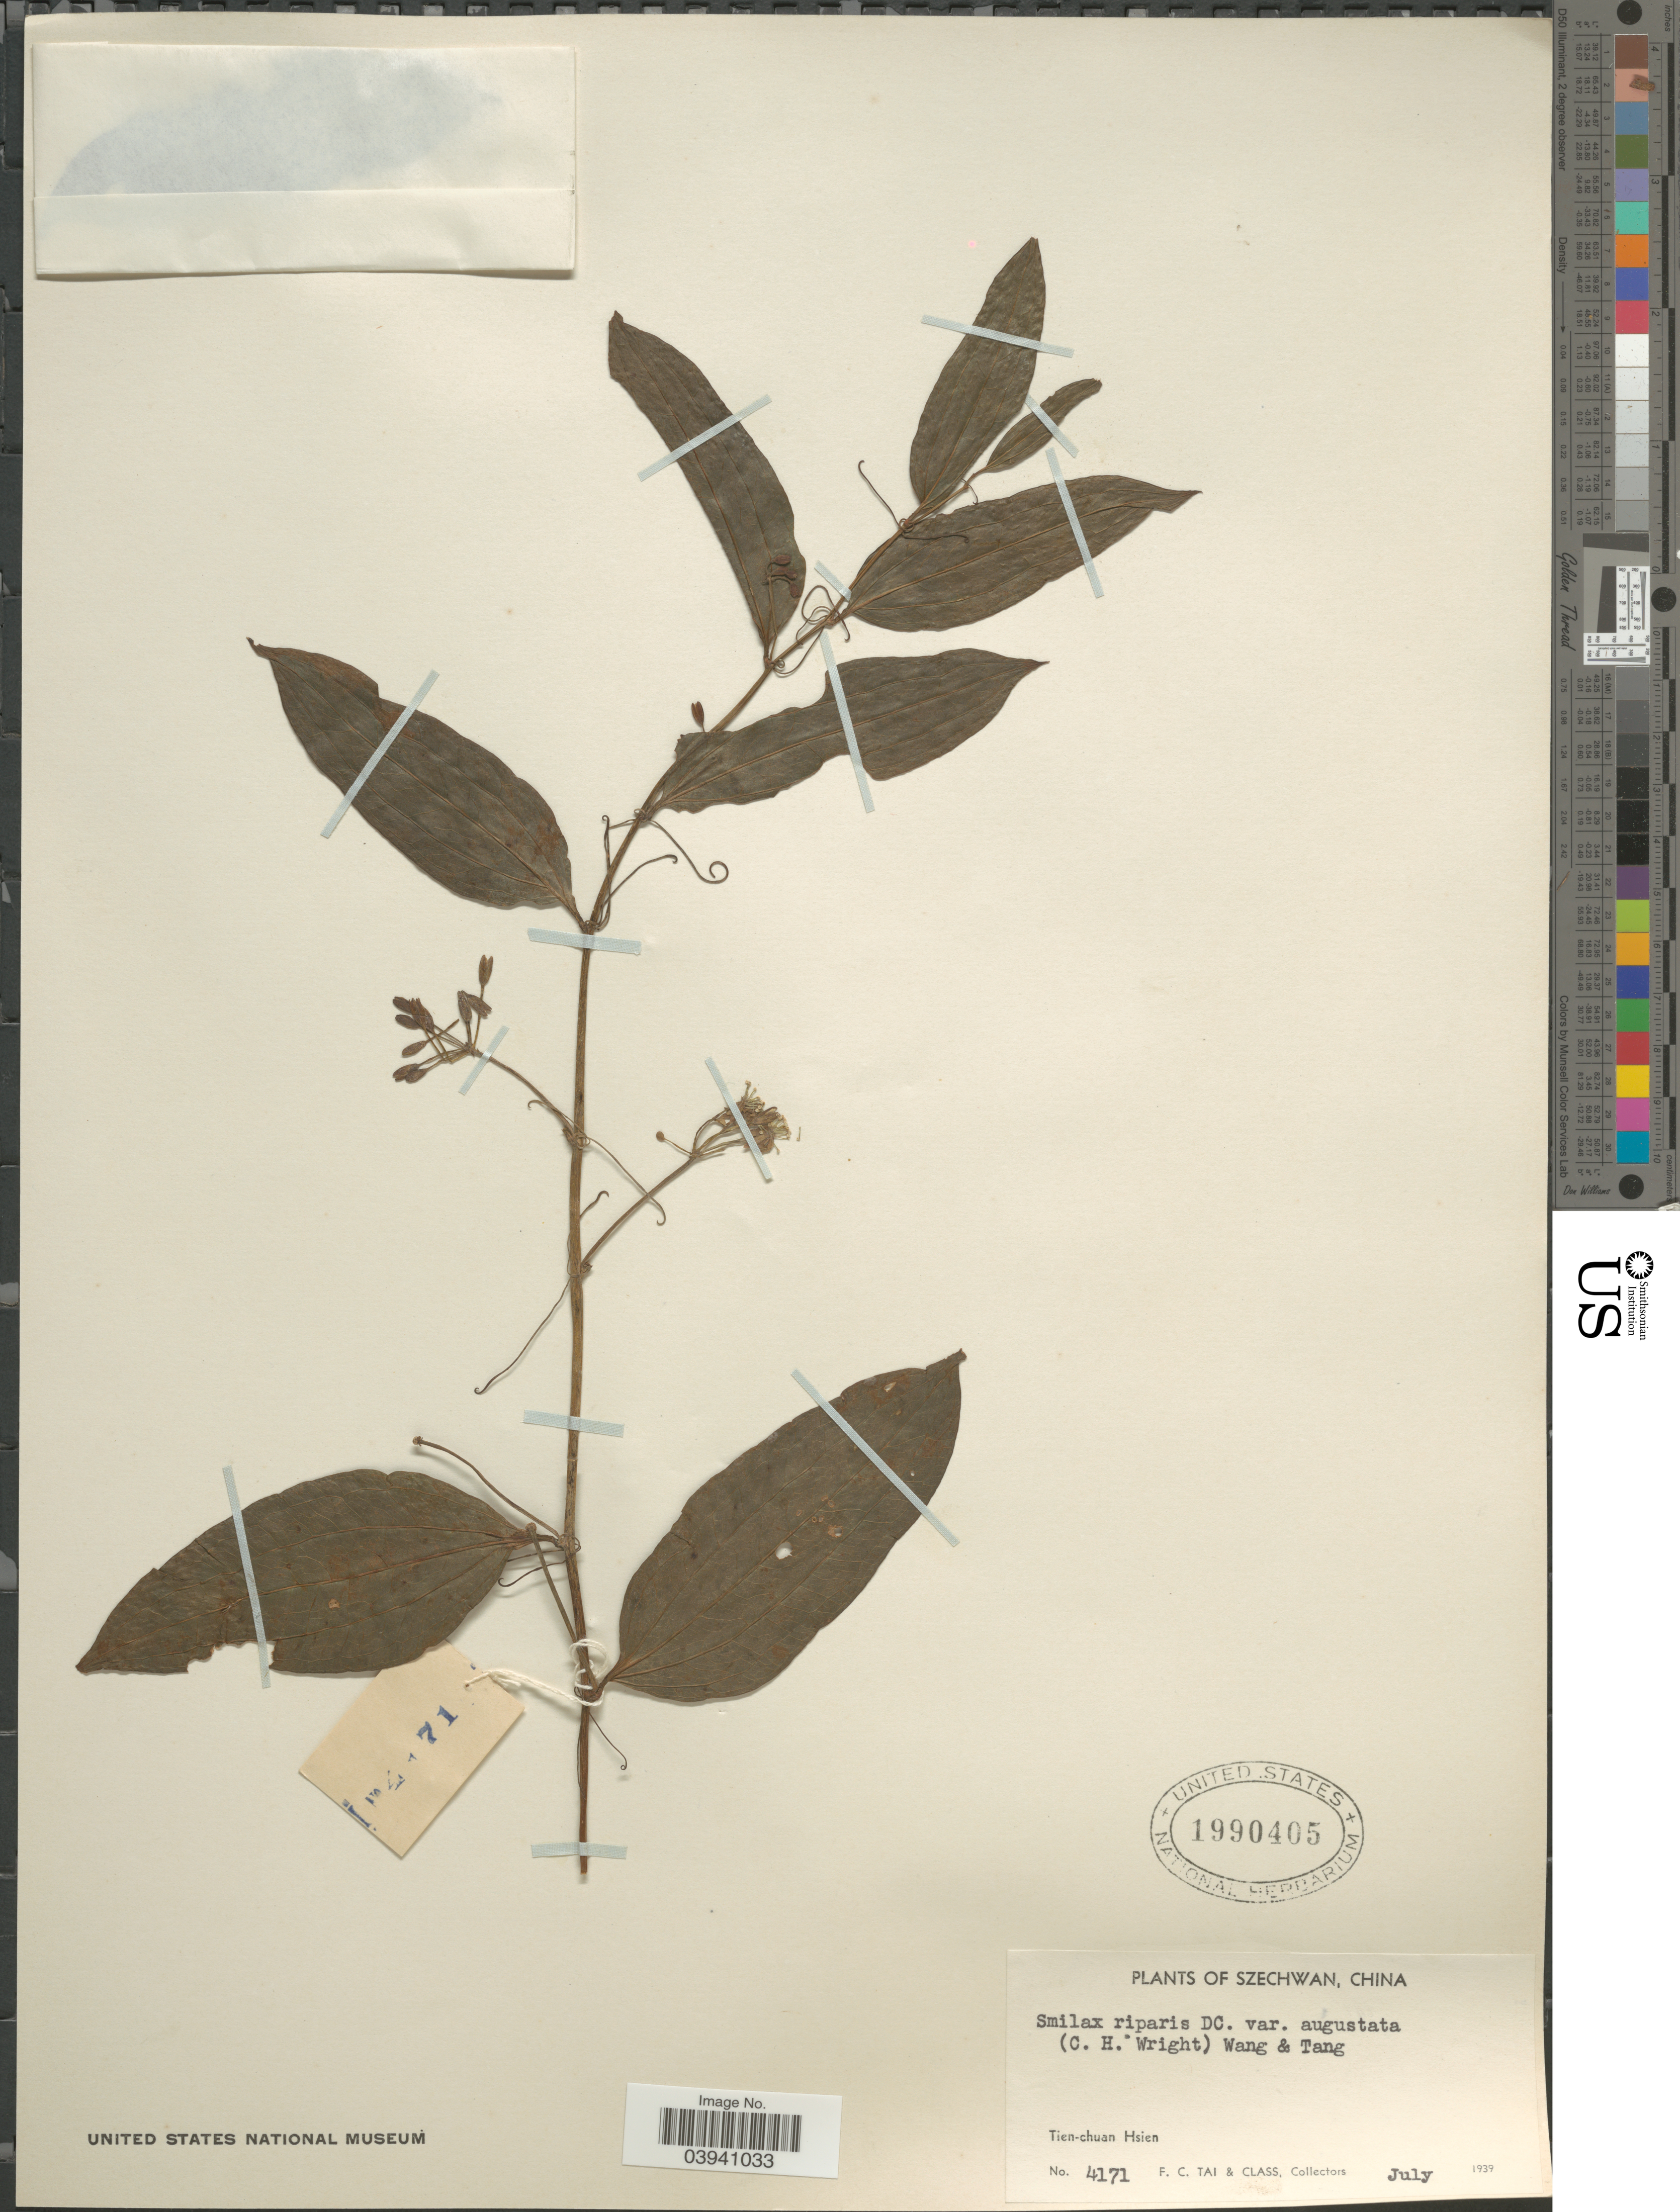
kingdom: Plantae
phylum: Tracheophyta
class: Liliopsida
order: Liliales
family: Smilacaceae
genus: Smilax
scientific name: Smilax riparia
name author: A. DC.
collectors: F. Tai & Class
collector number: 4171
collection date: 1939-07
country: China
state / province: Sichuan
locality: Szechwan. Tien-chuan Hsien.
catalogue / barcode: US 1990405